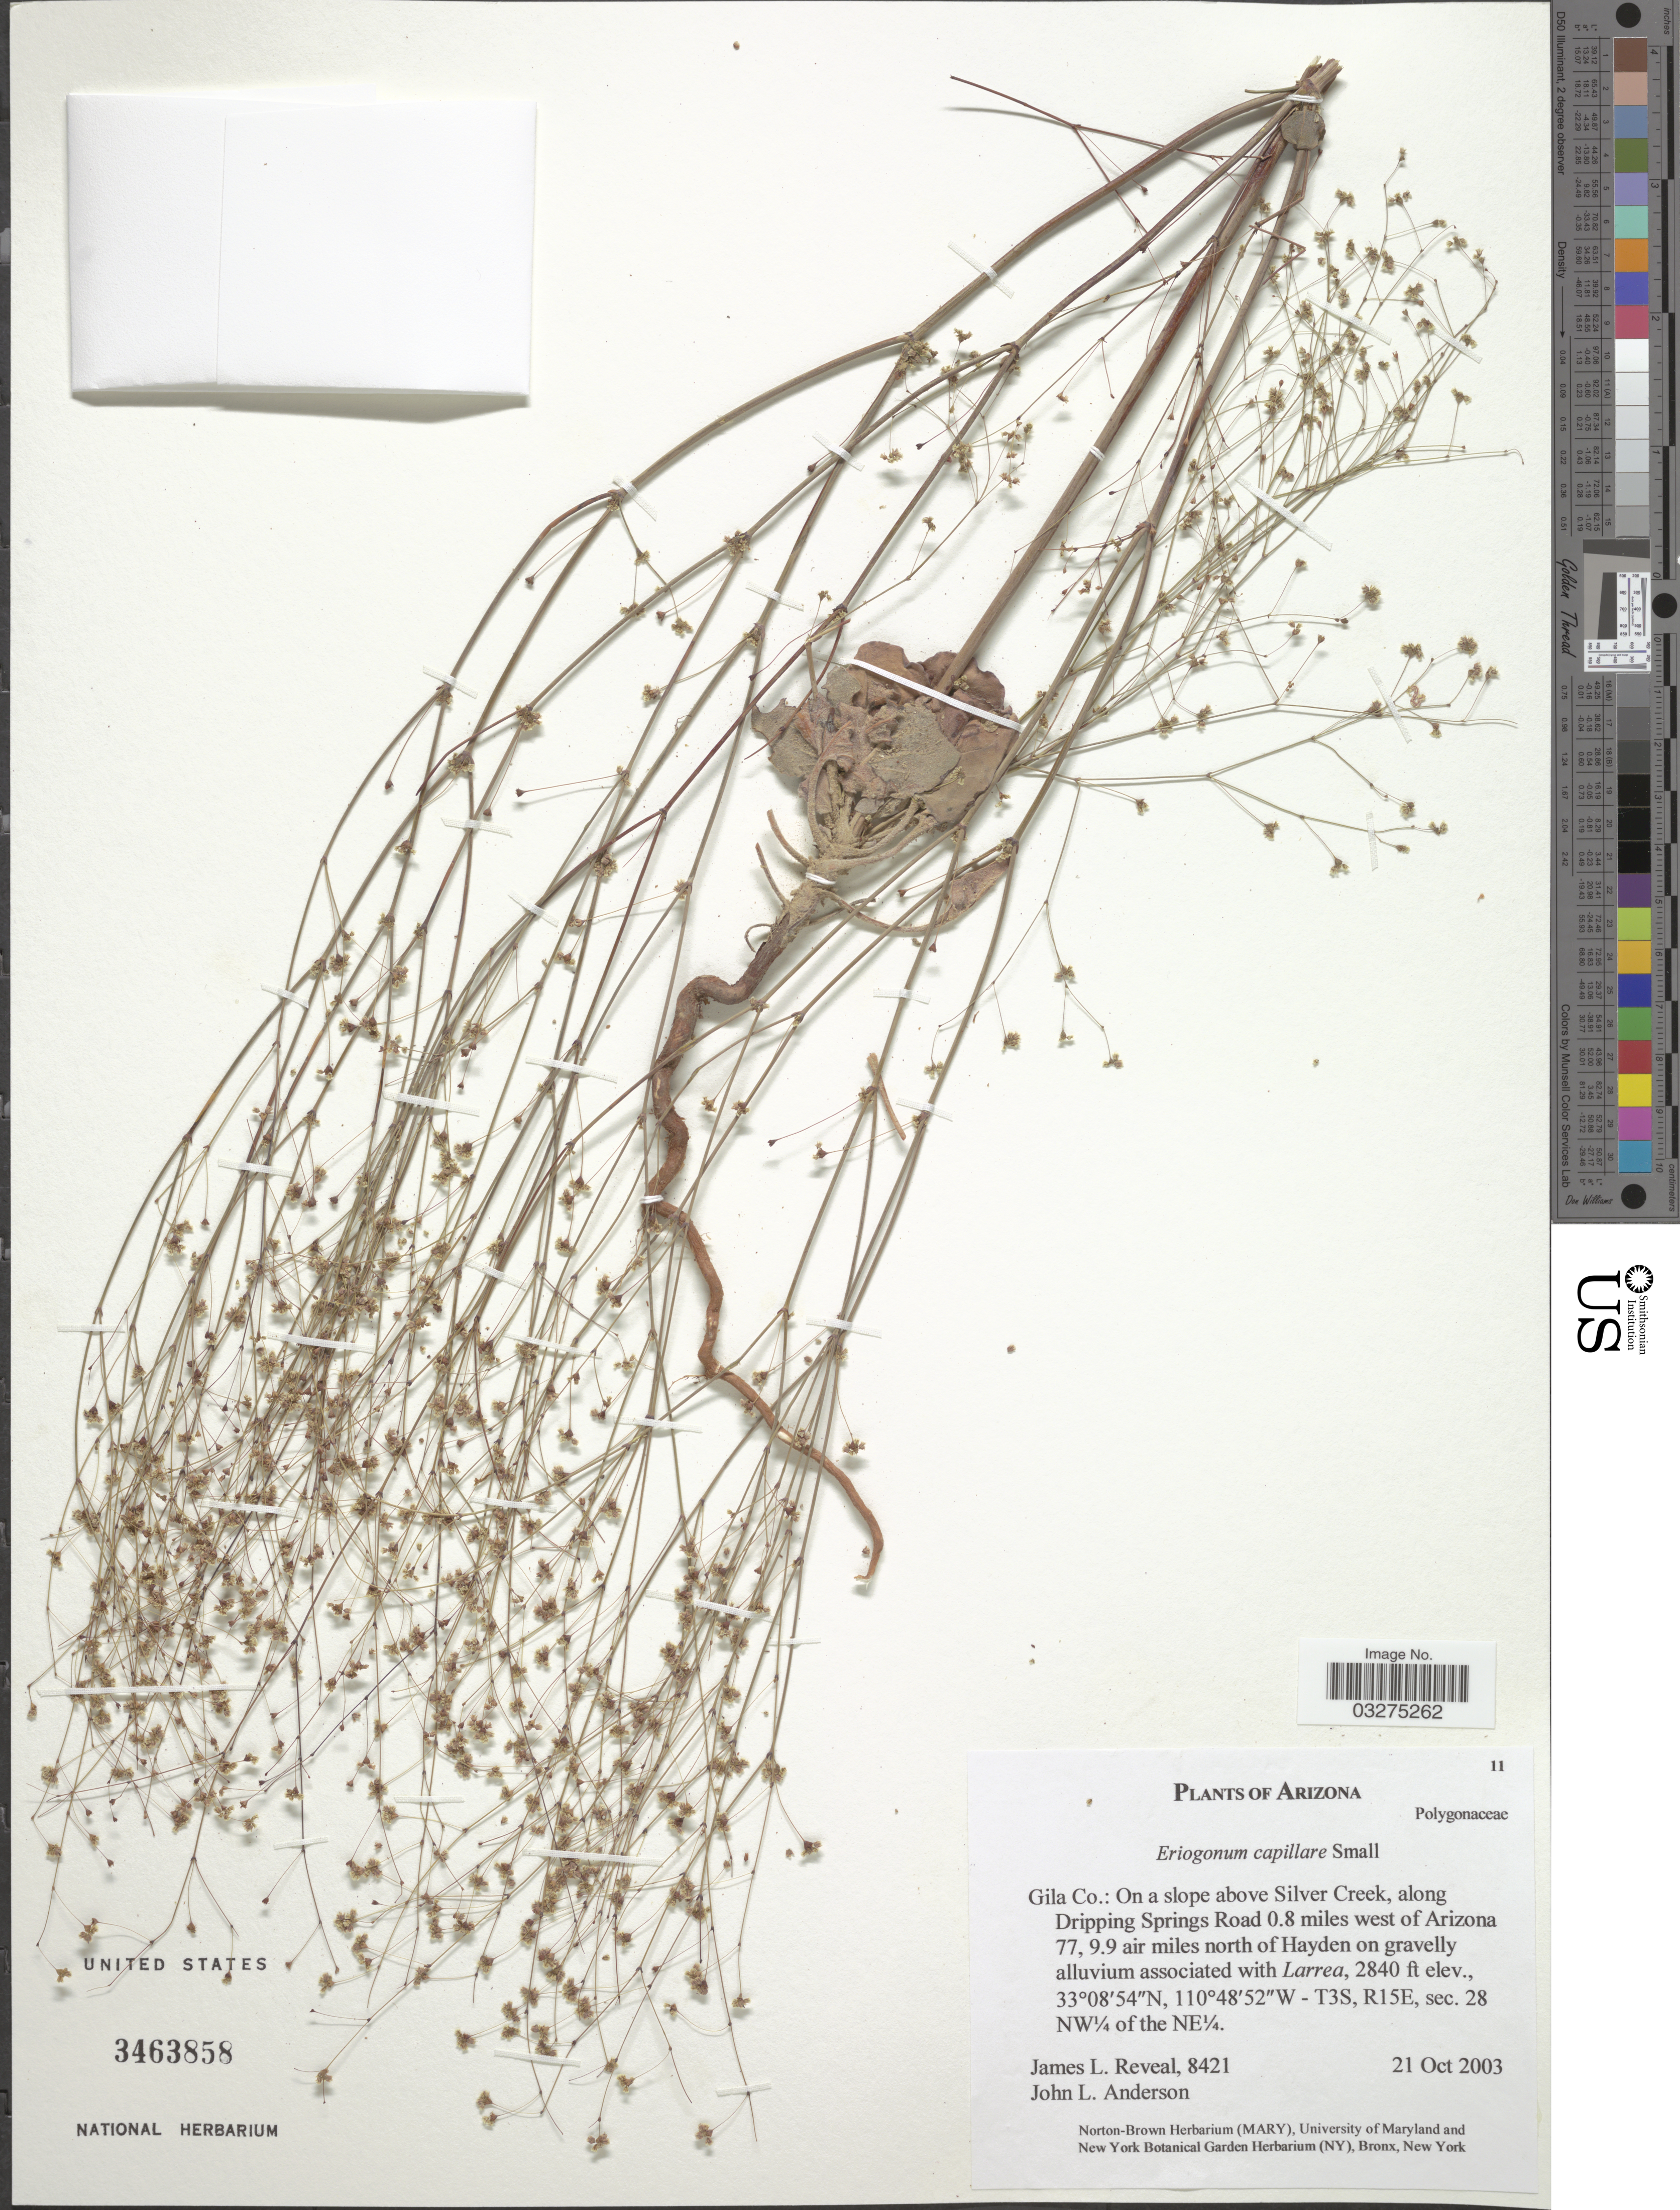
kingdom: Plantae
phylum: Tracheophyta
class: Magnoliopsida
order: Caryophyllales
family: Polygonaceae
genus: Eriogonum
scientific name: Eriogonum capillare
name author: Small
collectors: J. L. Reveal & J. Anderson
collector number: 8421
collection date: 2003-10-21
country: United States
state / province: Arizona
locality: Gila Co.: On a slope above Silver Creek, along Dripping Springs Road 0.8 miles west of Arizona 77, 9.9 air miles north of Hayden, T3S, R15E, sec. 28 NW¼ of the NE¼.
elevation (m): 866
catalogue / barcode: US 3463858